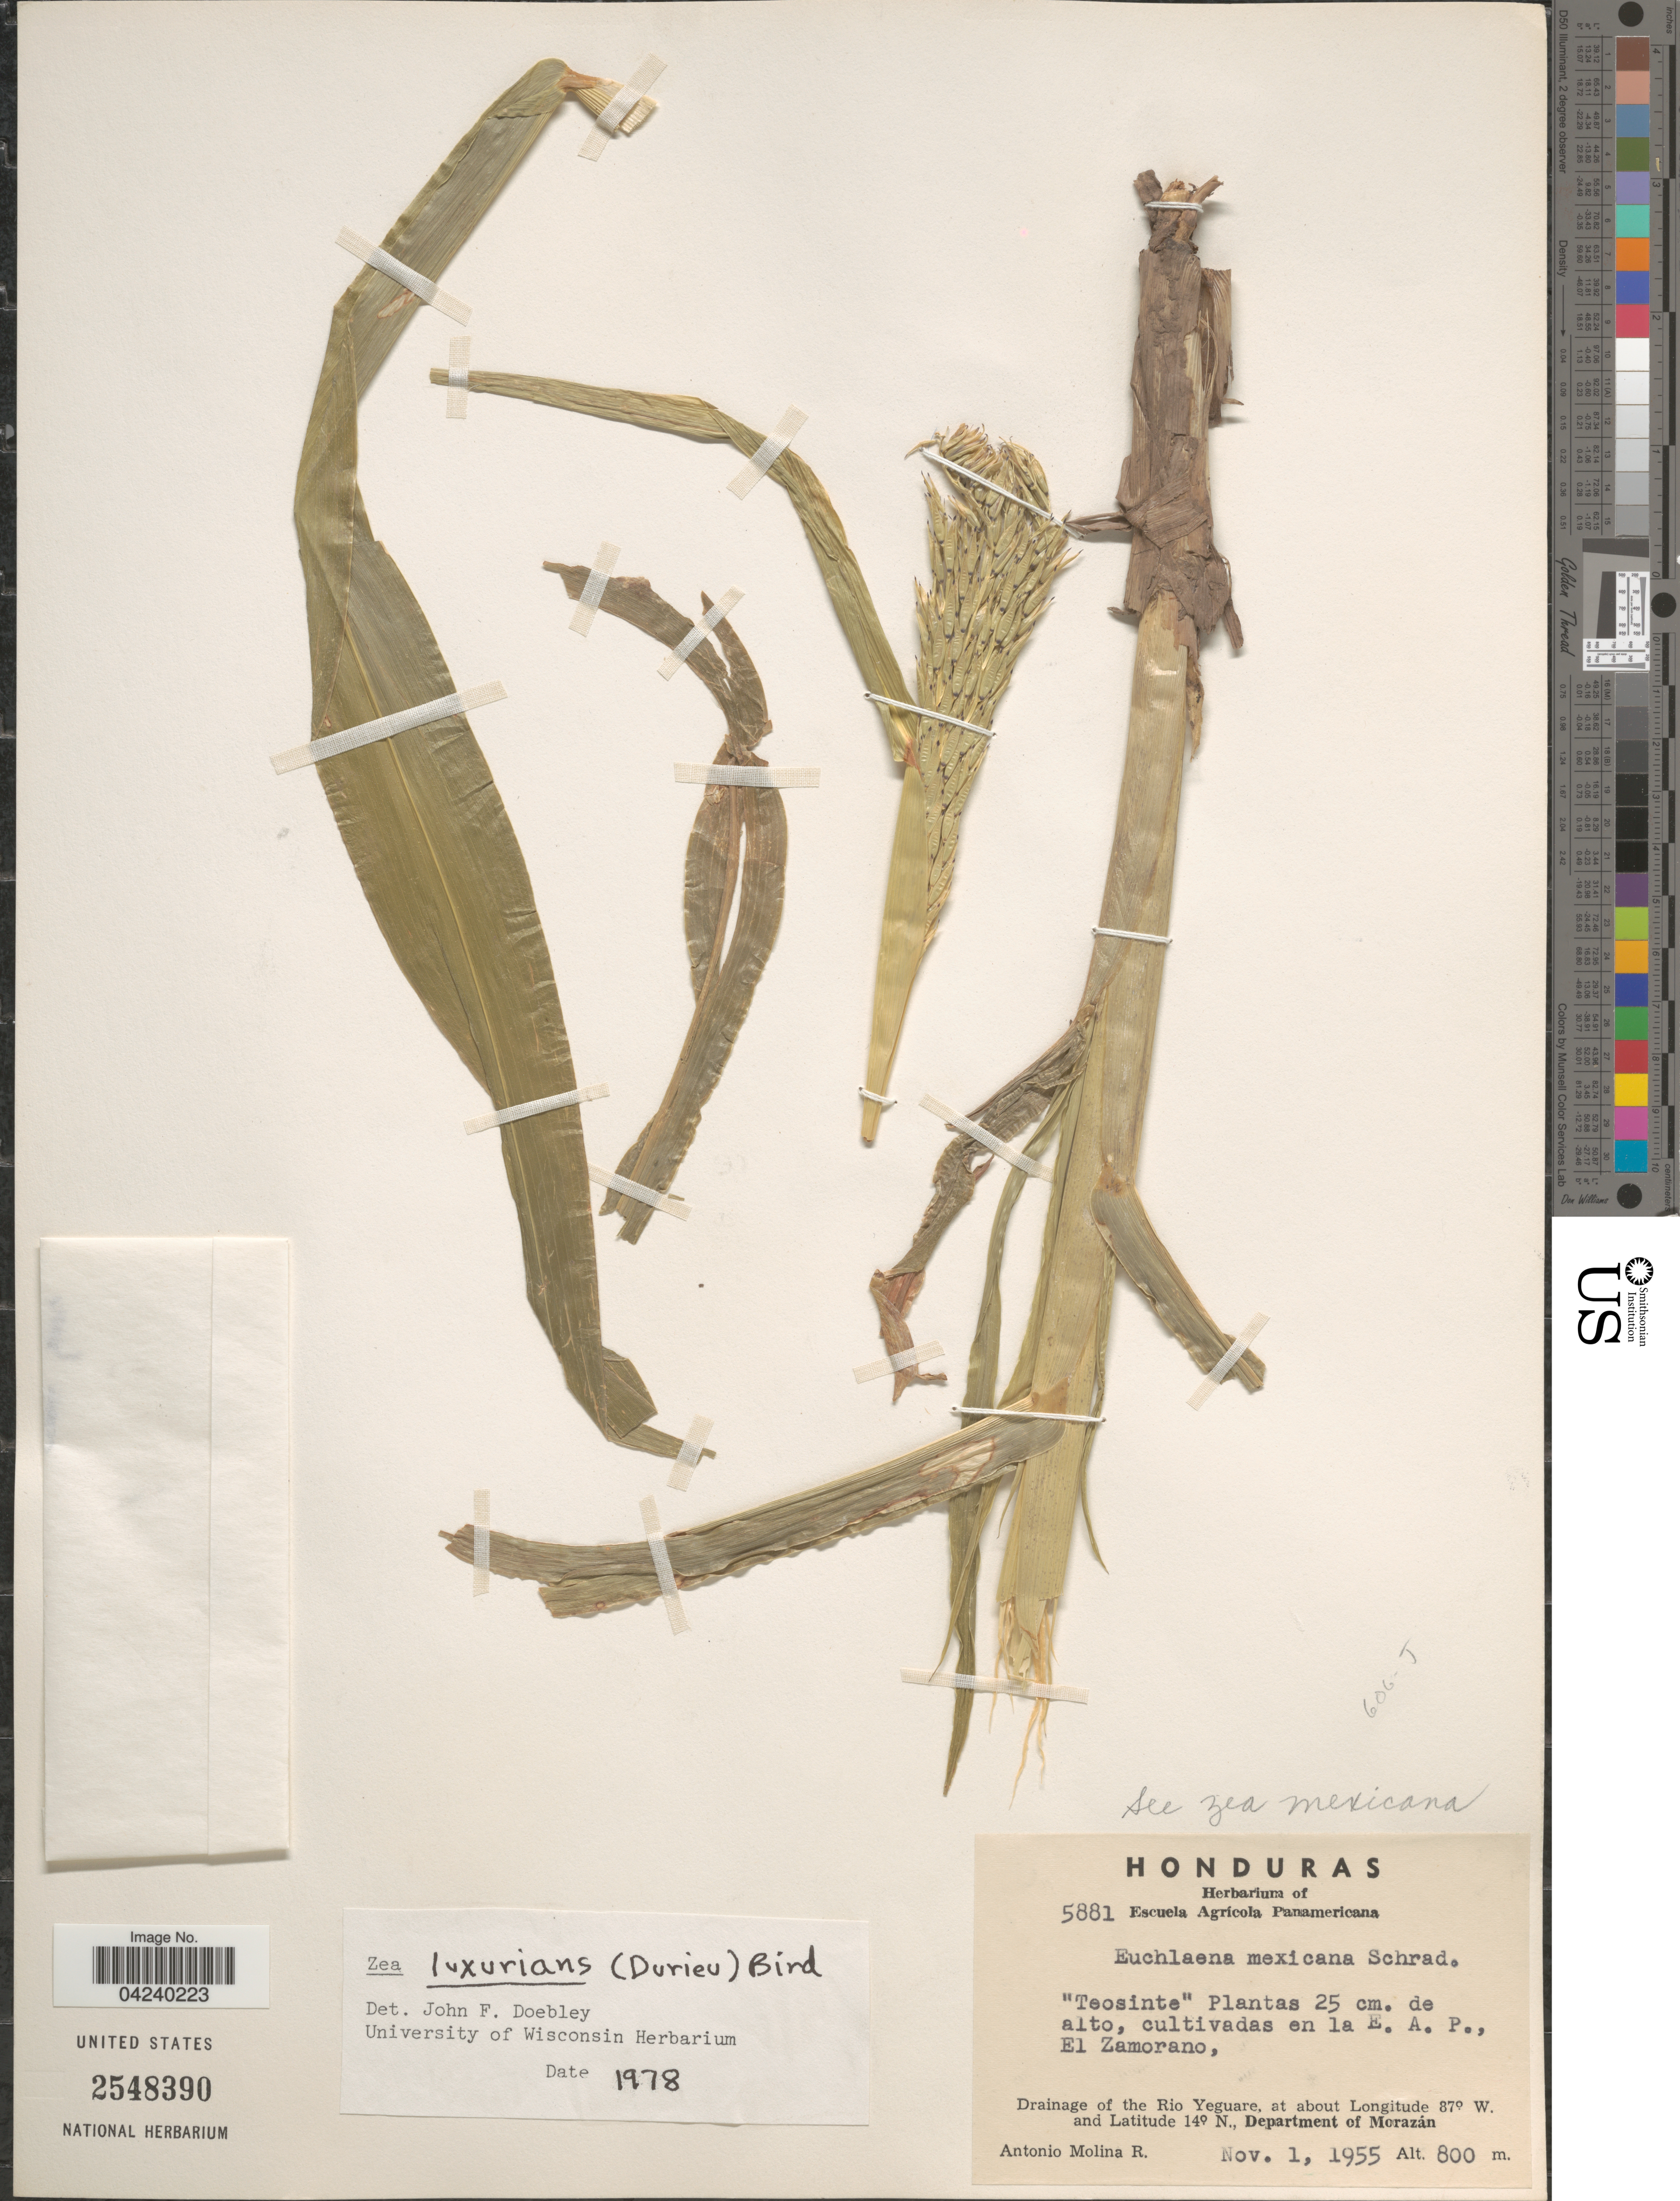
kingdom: Plantae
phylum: Tracheophyta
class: Liliopsida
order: Poales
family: Poaceae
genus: Zea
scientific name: Zea luxurians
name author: (Durieu & Asch.) R.M. Bird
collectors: A. Molina R.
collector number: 5881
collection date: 1955-11-01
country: Honduras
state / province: Fco. Morazán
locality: Cultivadas en la E. A. P., El Zamorano. Drainage of the Rio Yeguare, Department of Morazán.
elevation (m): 800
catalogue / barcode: US 2548390